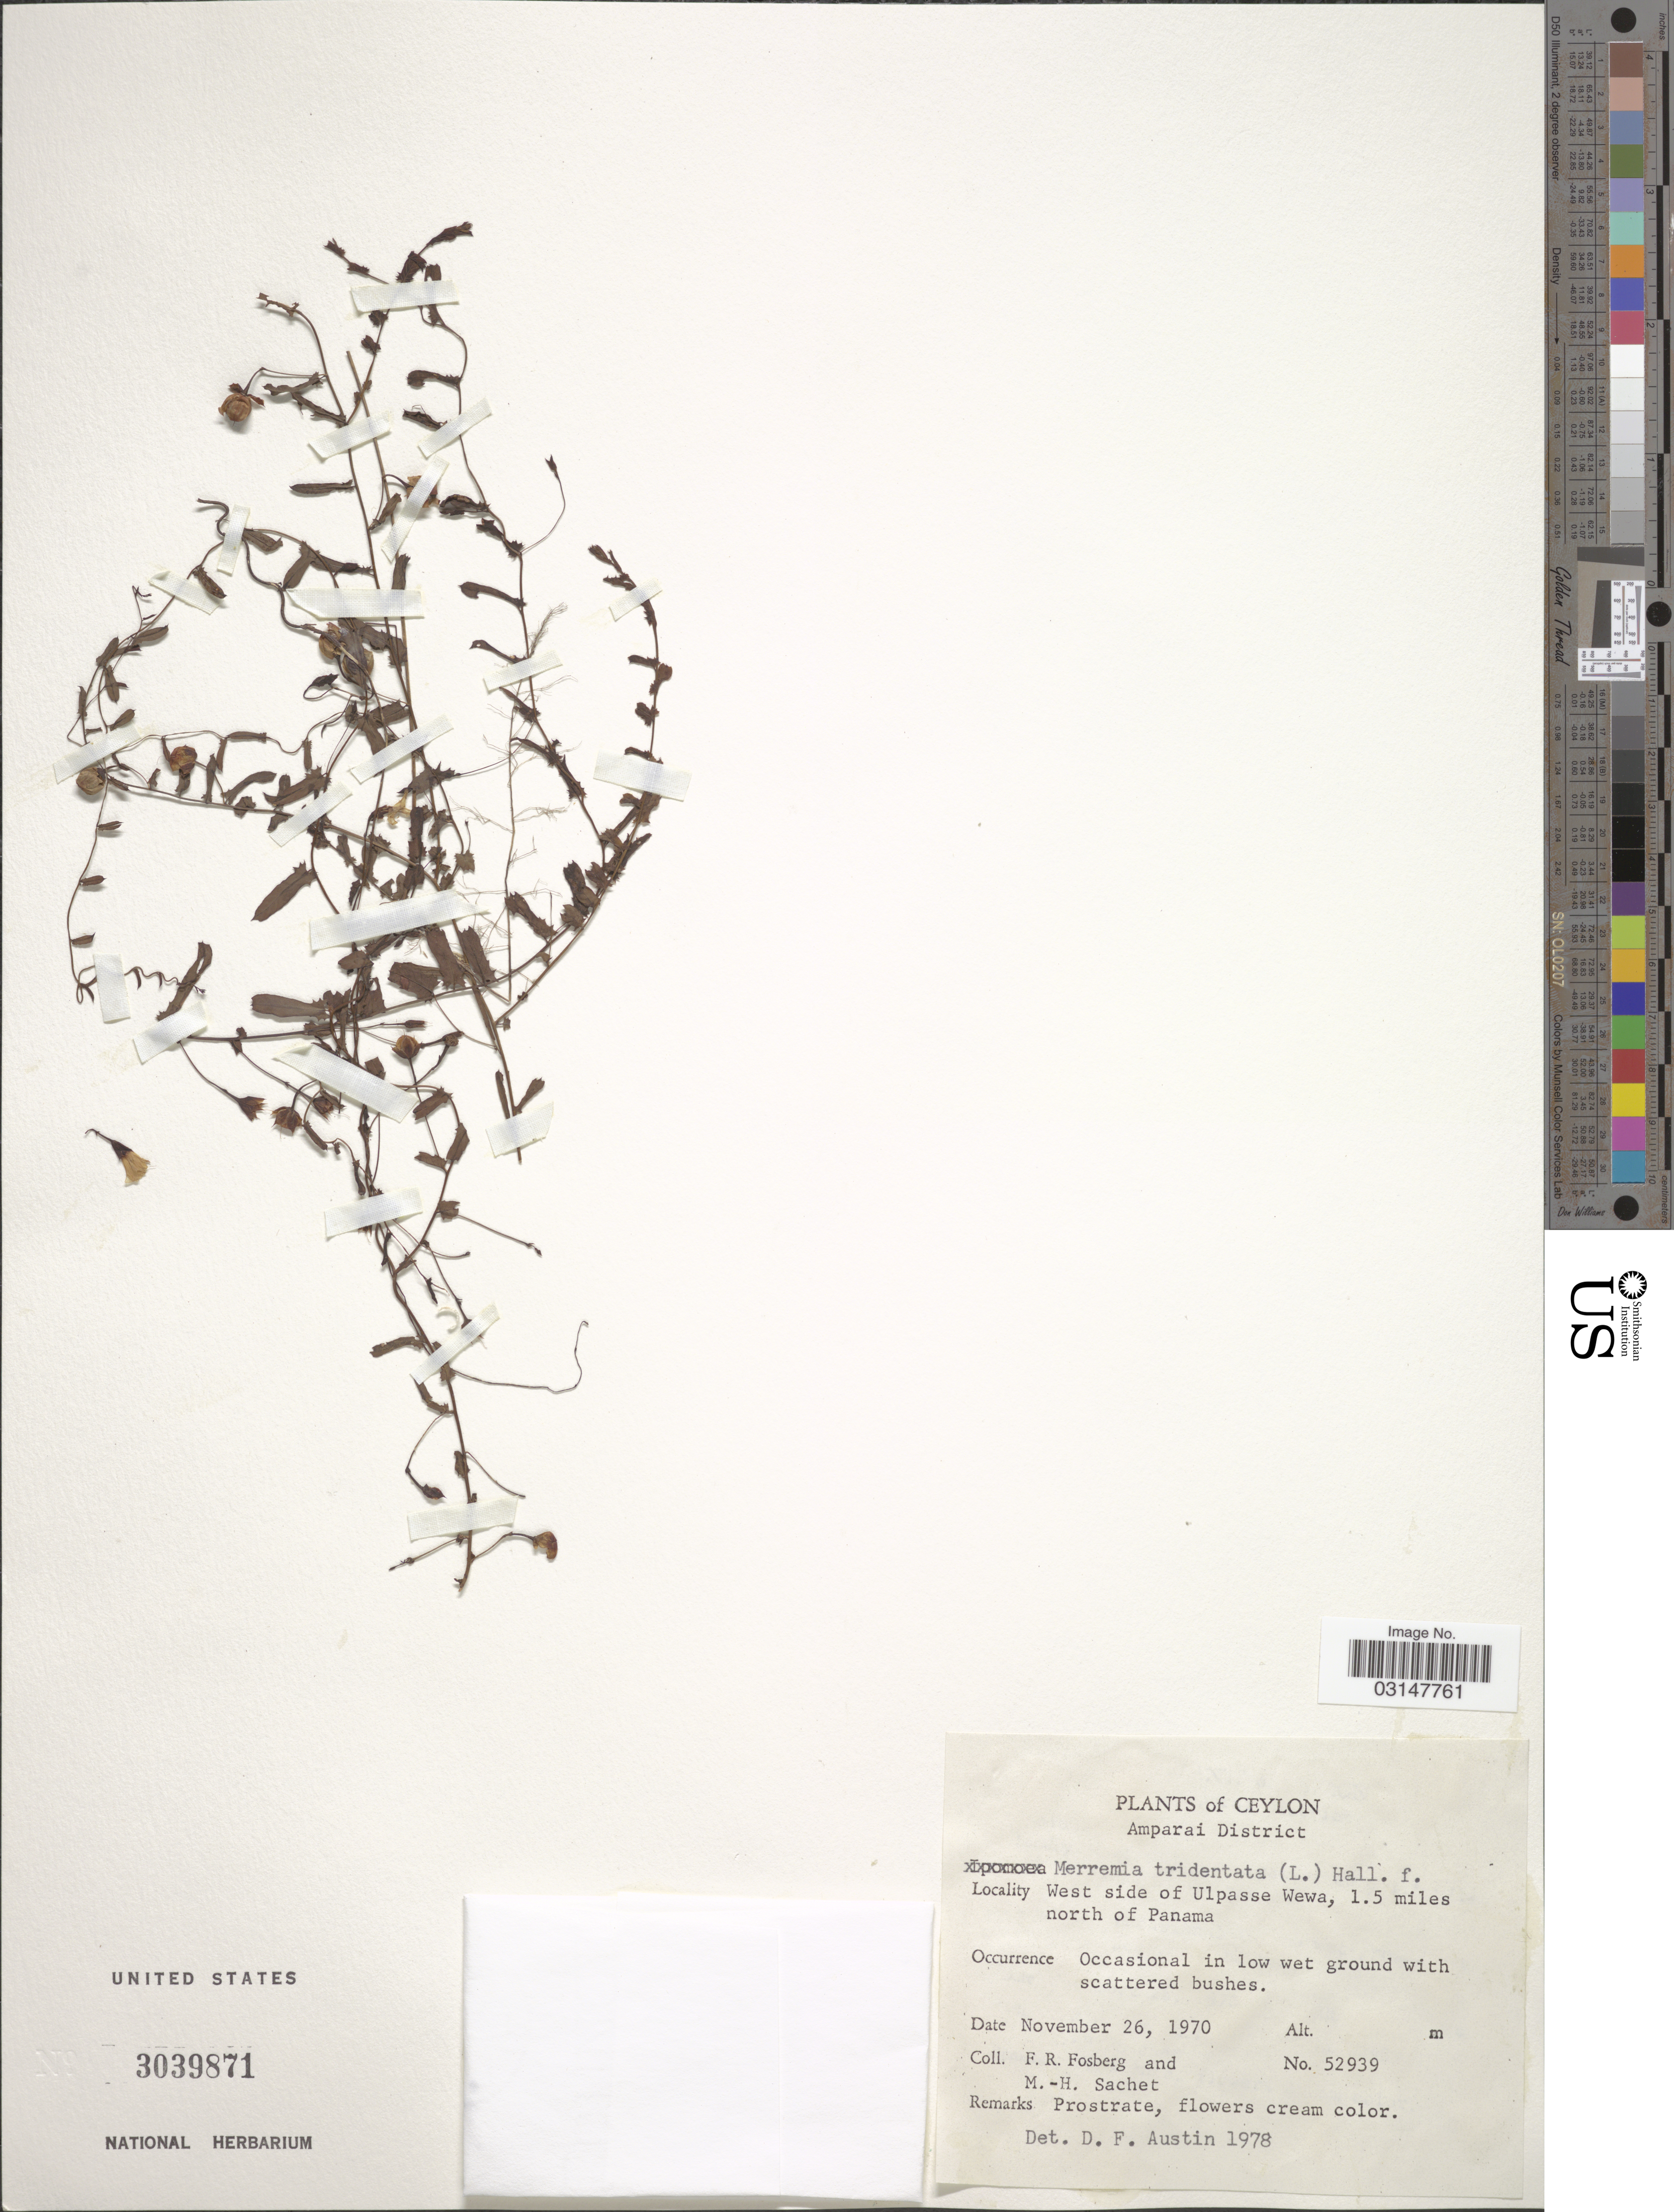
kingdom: Plantae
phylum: Tracheophyta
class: Magnoliopsida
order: Solanales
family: Convolvulaceae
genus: Xenostegia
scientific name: Xenostegia tridentata subsp. tridentata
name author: (L.) D.F. Austin & Staples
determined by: Strong, Mark T., (BOT), Smithsonian Institution - National Museum of Natural History (UNITED STATES)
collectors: F. R. Fosberg & M.-H. Sachet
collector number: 52939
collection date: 1970-11-26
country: Sri Lanka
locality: Ceylon. Amparai District. West side of Ulpasse Wewa, 1.5 miles north of Panama.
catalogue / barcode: US 3039871